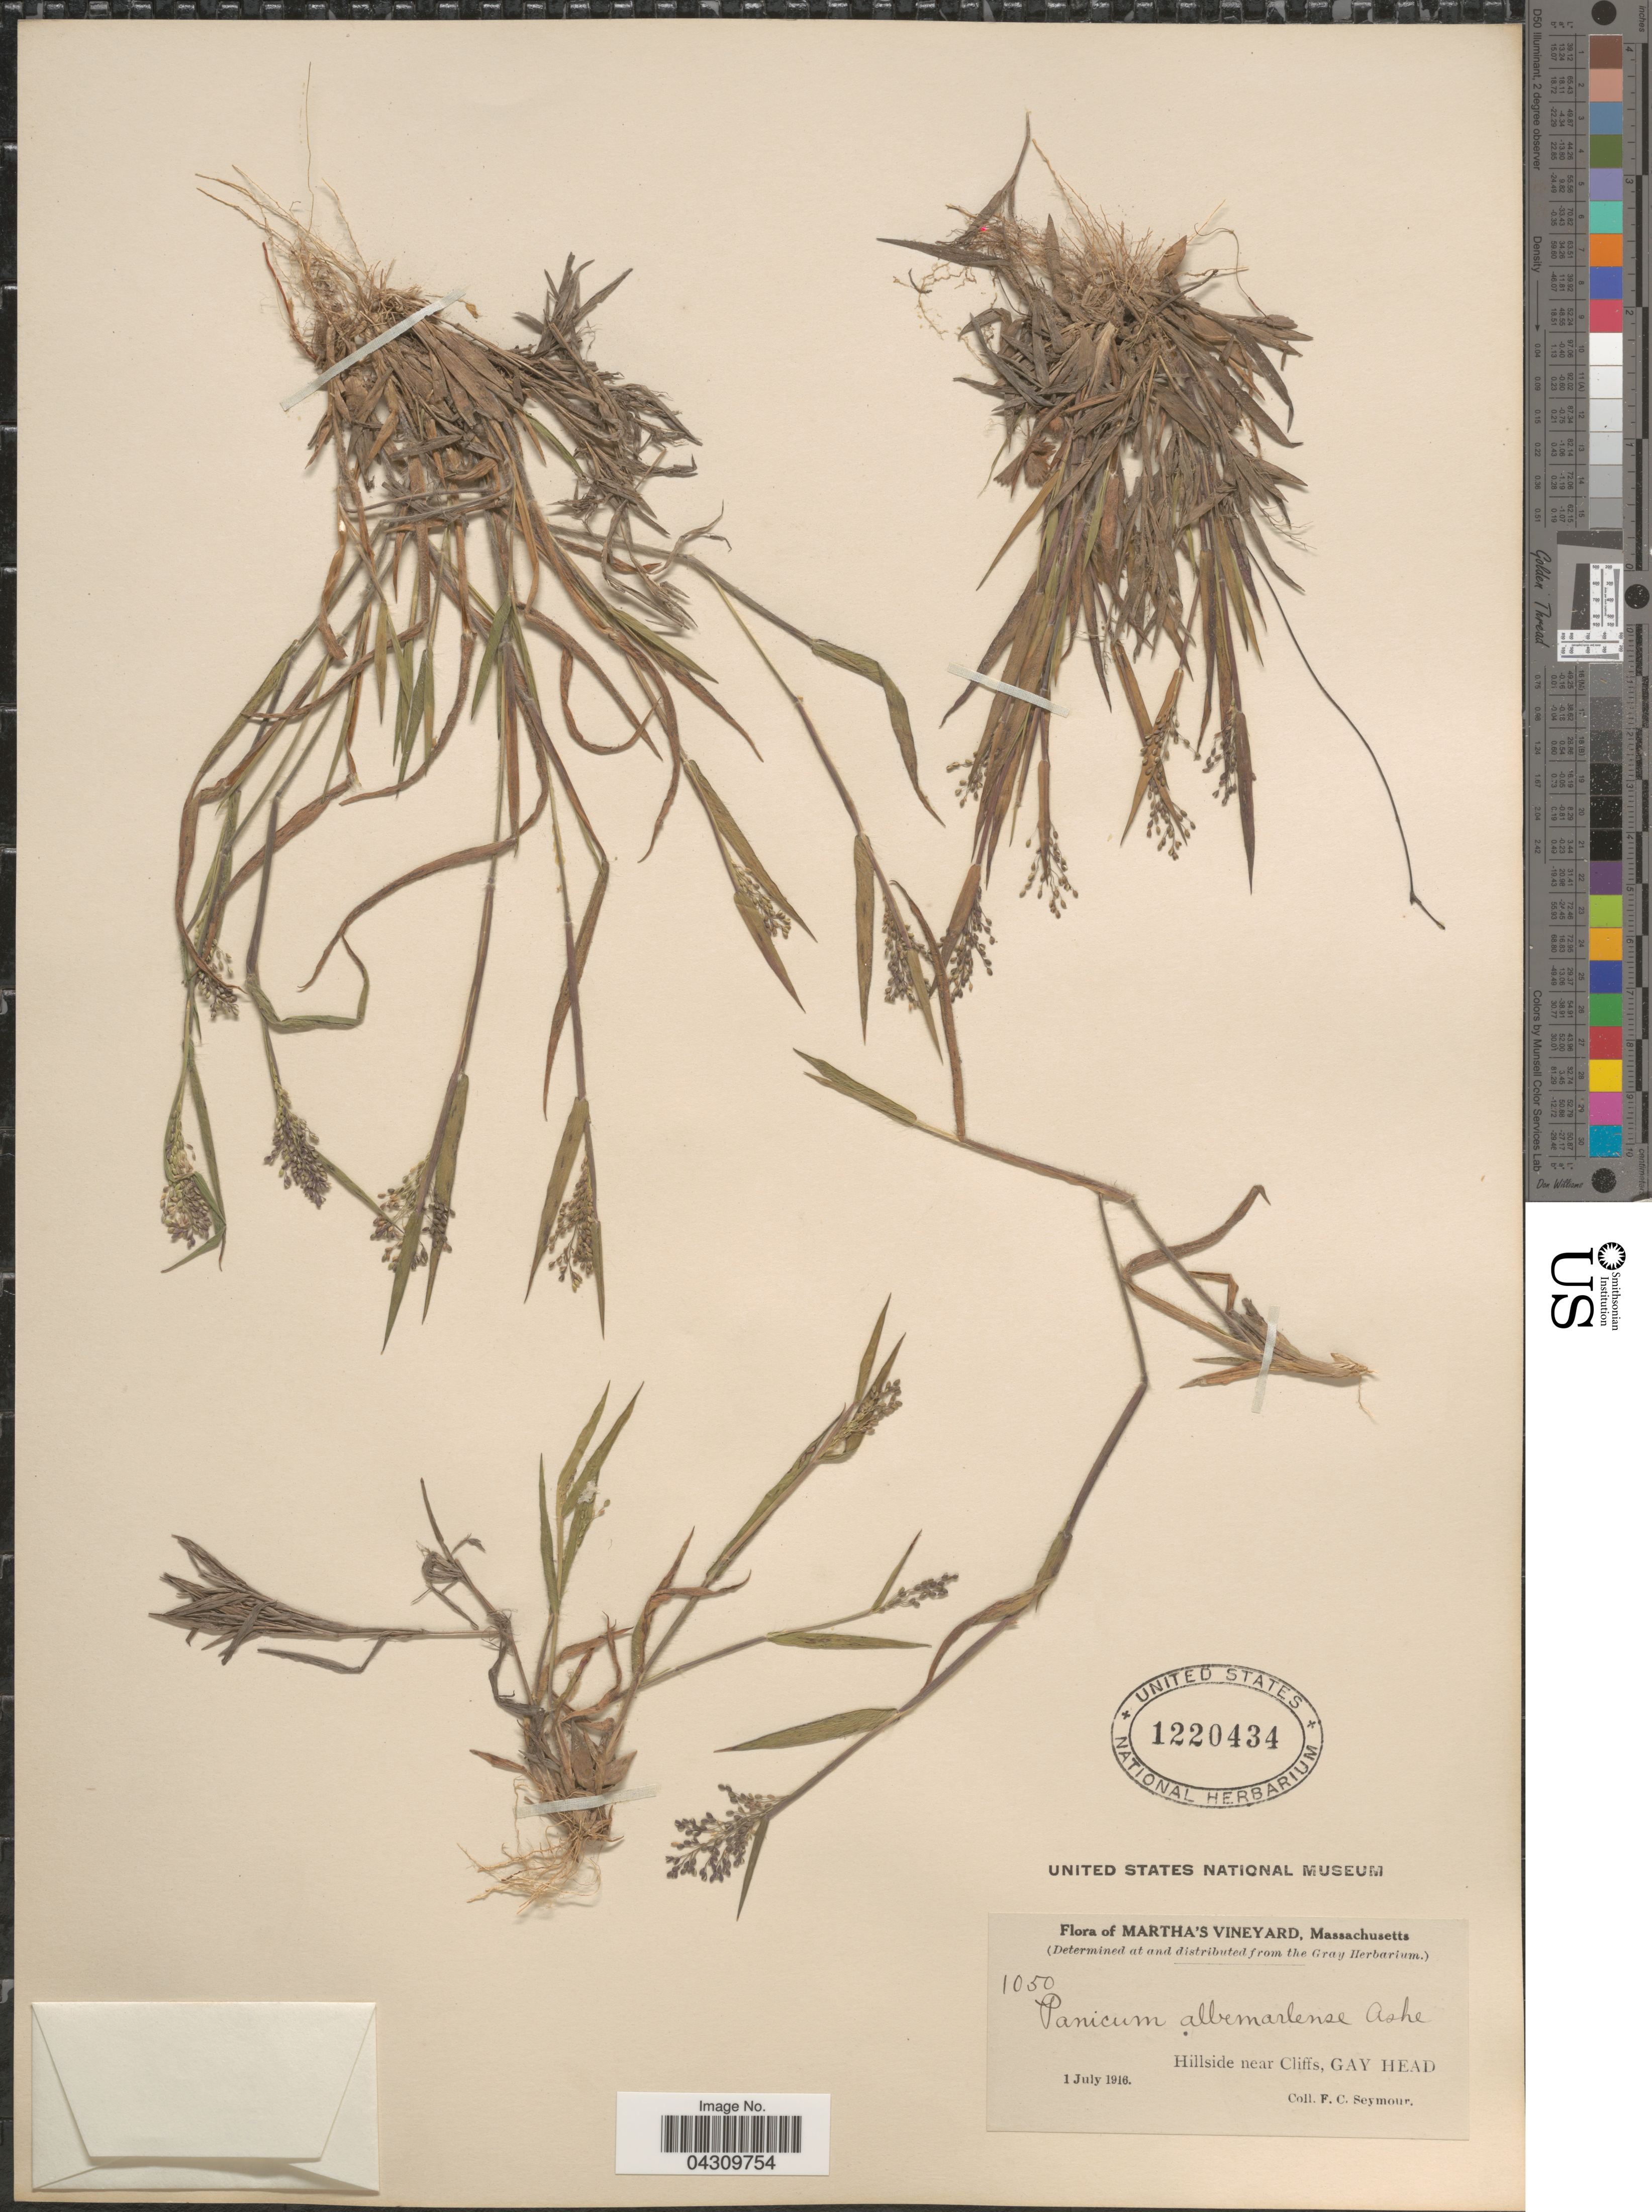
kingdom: Plantae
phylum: Tracheophyta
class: Liliopsida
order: Poales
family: Poaceae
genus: Dichanthelium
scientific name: Dichanthelium acuminatum var. acuminatum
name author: (Sw.) Gould & C.A. Clark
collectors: F. C. Seymour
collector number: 1050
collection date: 1916-07-01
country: United States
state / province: Massachusetts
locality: Martha's Vineyard. Hillside near Cliffs, Gay Head.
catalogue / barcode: US 1220434